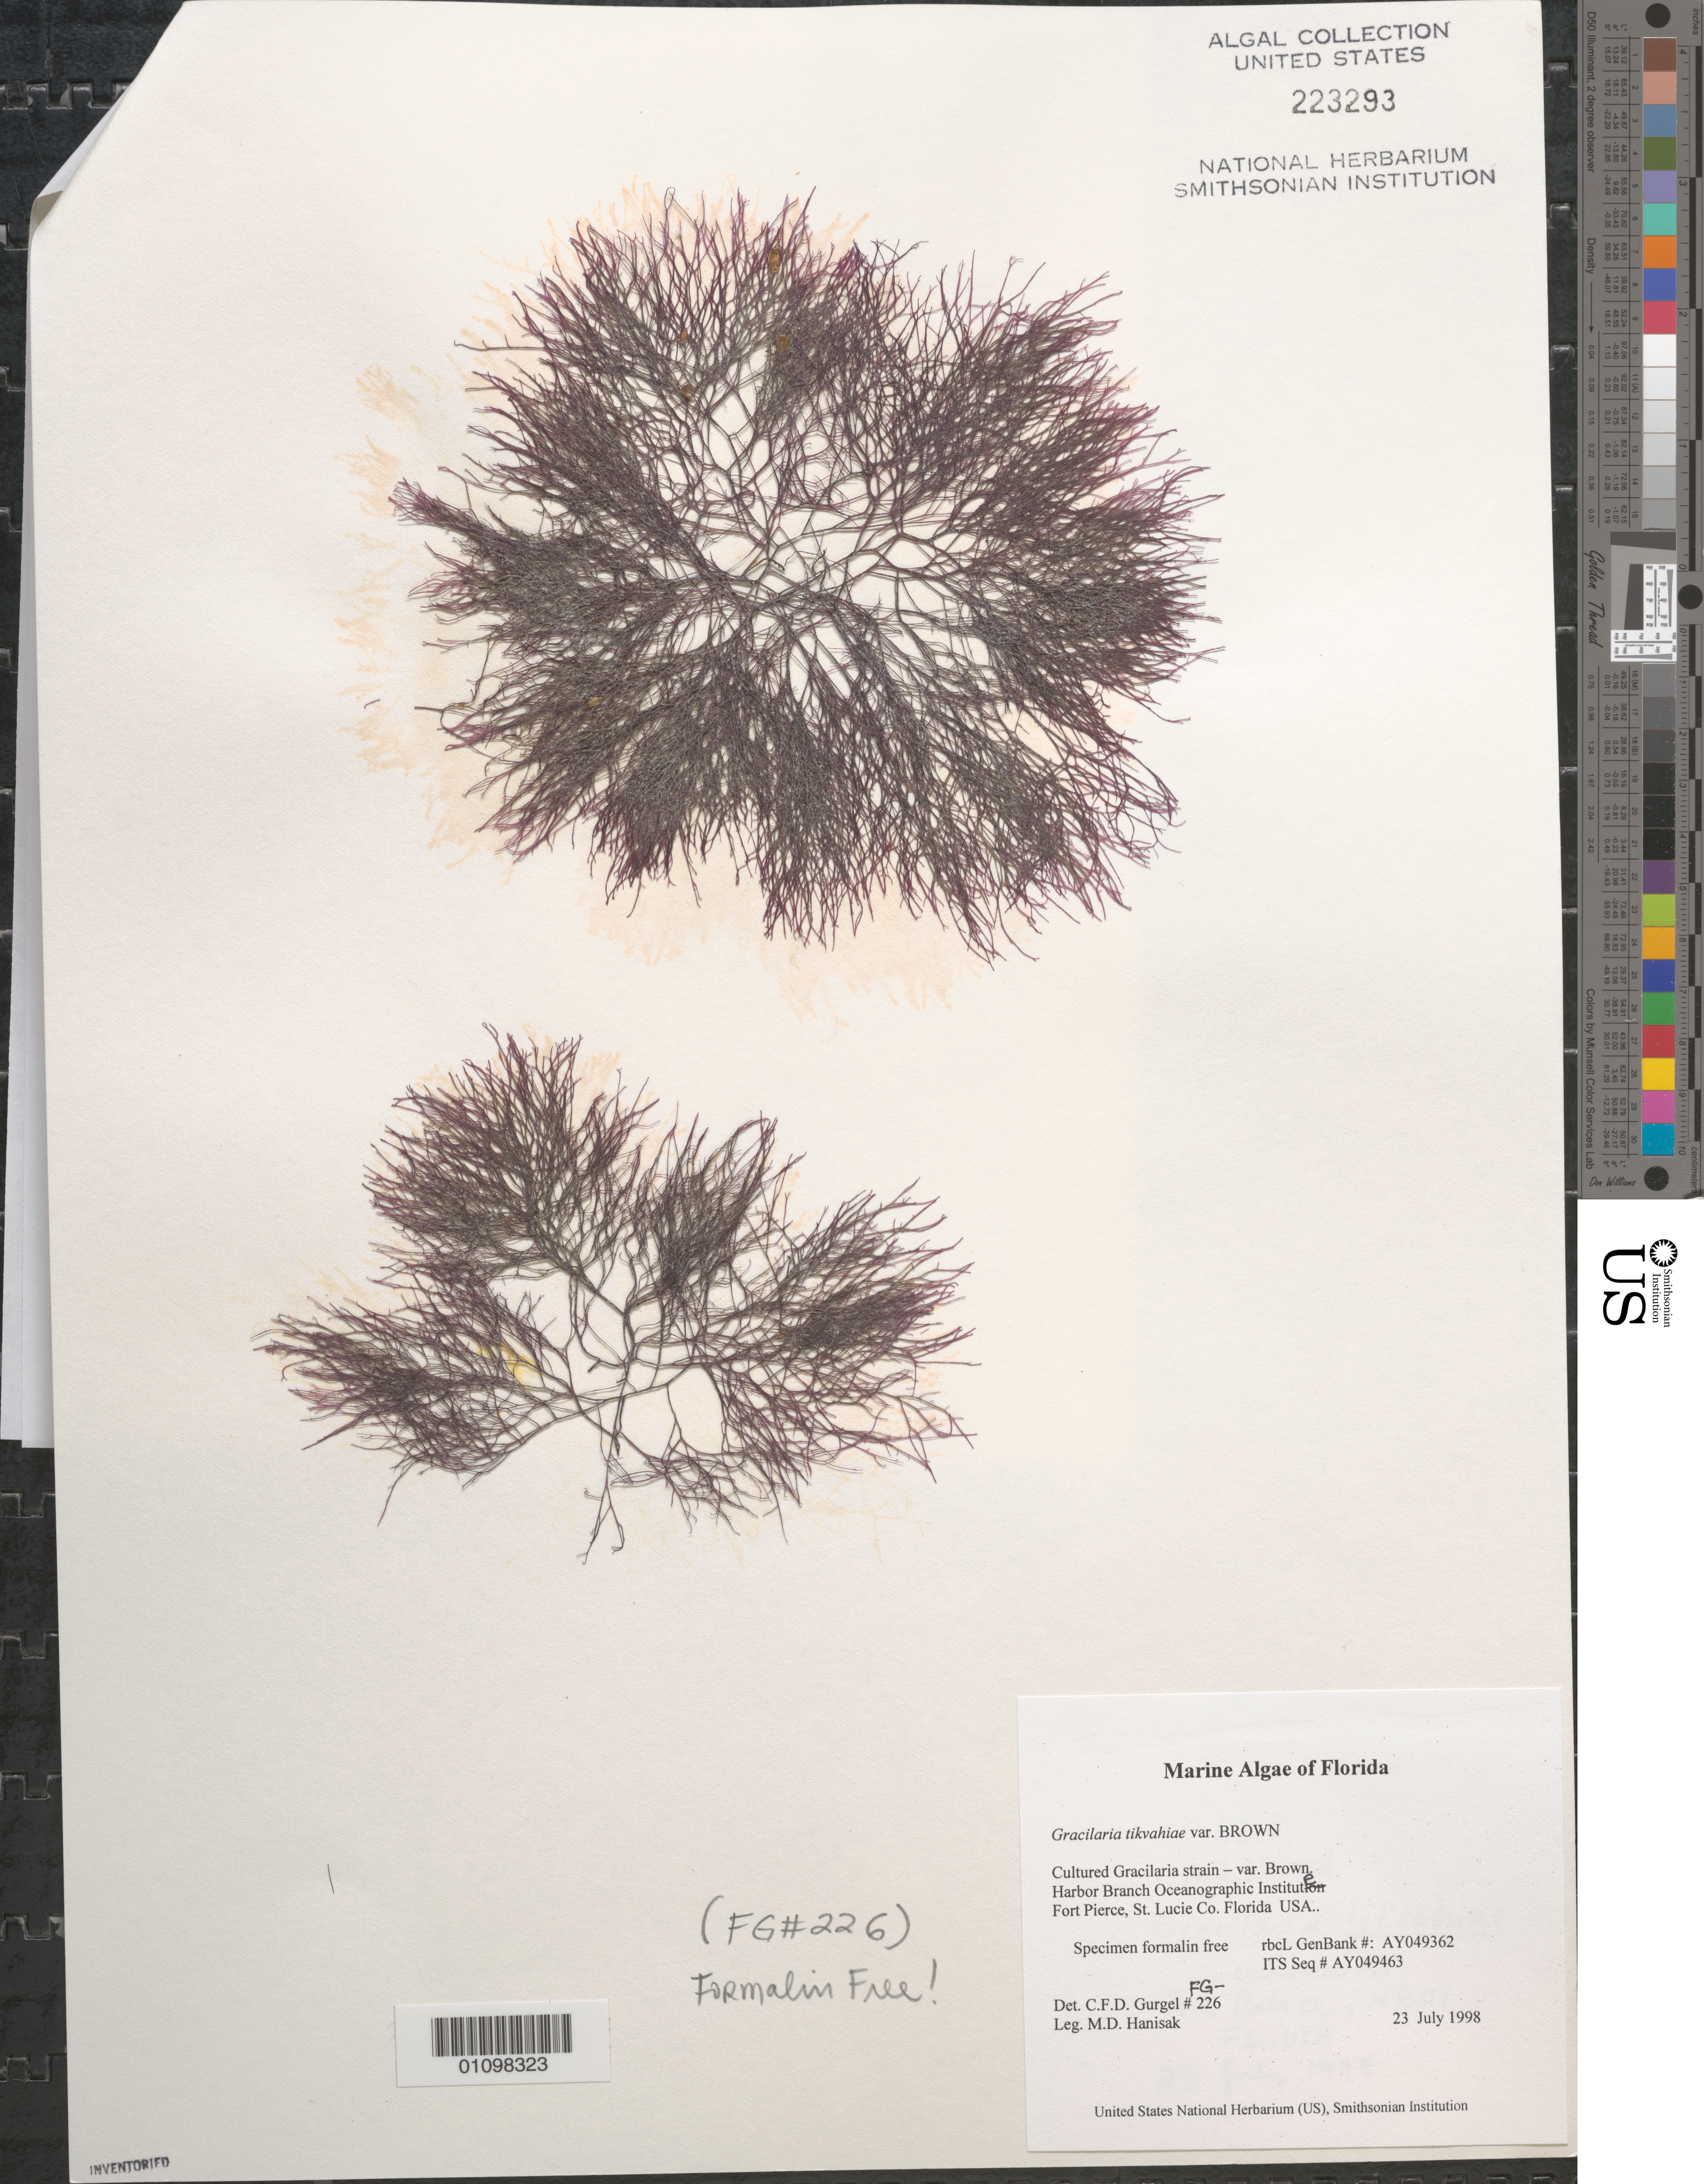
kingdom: Plantae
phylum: Rhodophyta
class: Florideophyceae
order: Gracilariales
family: Gracilariaceae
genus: Gracilaria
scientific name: Gracilaria tikvahiae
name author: McLachlan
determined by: Gurgel, C. F. D.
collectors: M. Hanisak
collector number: FG-226 & rbcL GenBank AY049362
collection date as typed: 23 Jul 1998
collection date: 1998-07-23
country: United States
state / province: Florida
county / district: Saint Lucie County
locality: Harbor Branch Oceanographic Institute, Fort Pierce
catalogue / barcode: US 223293